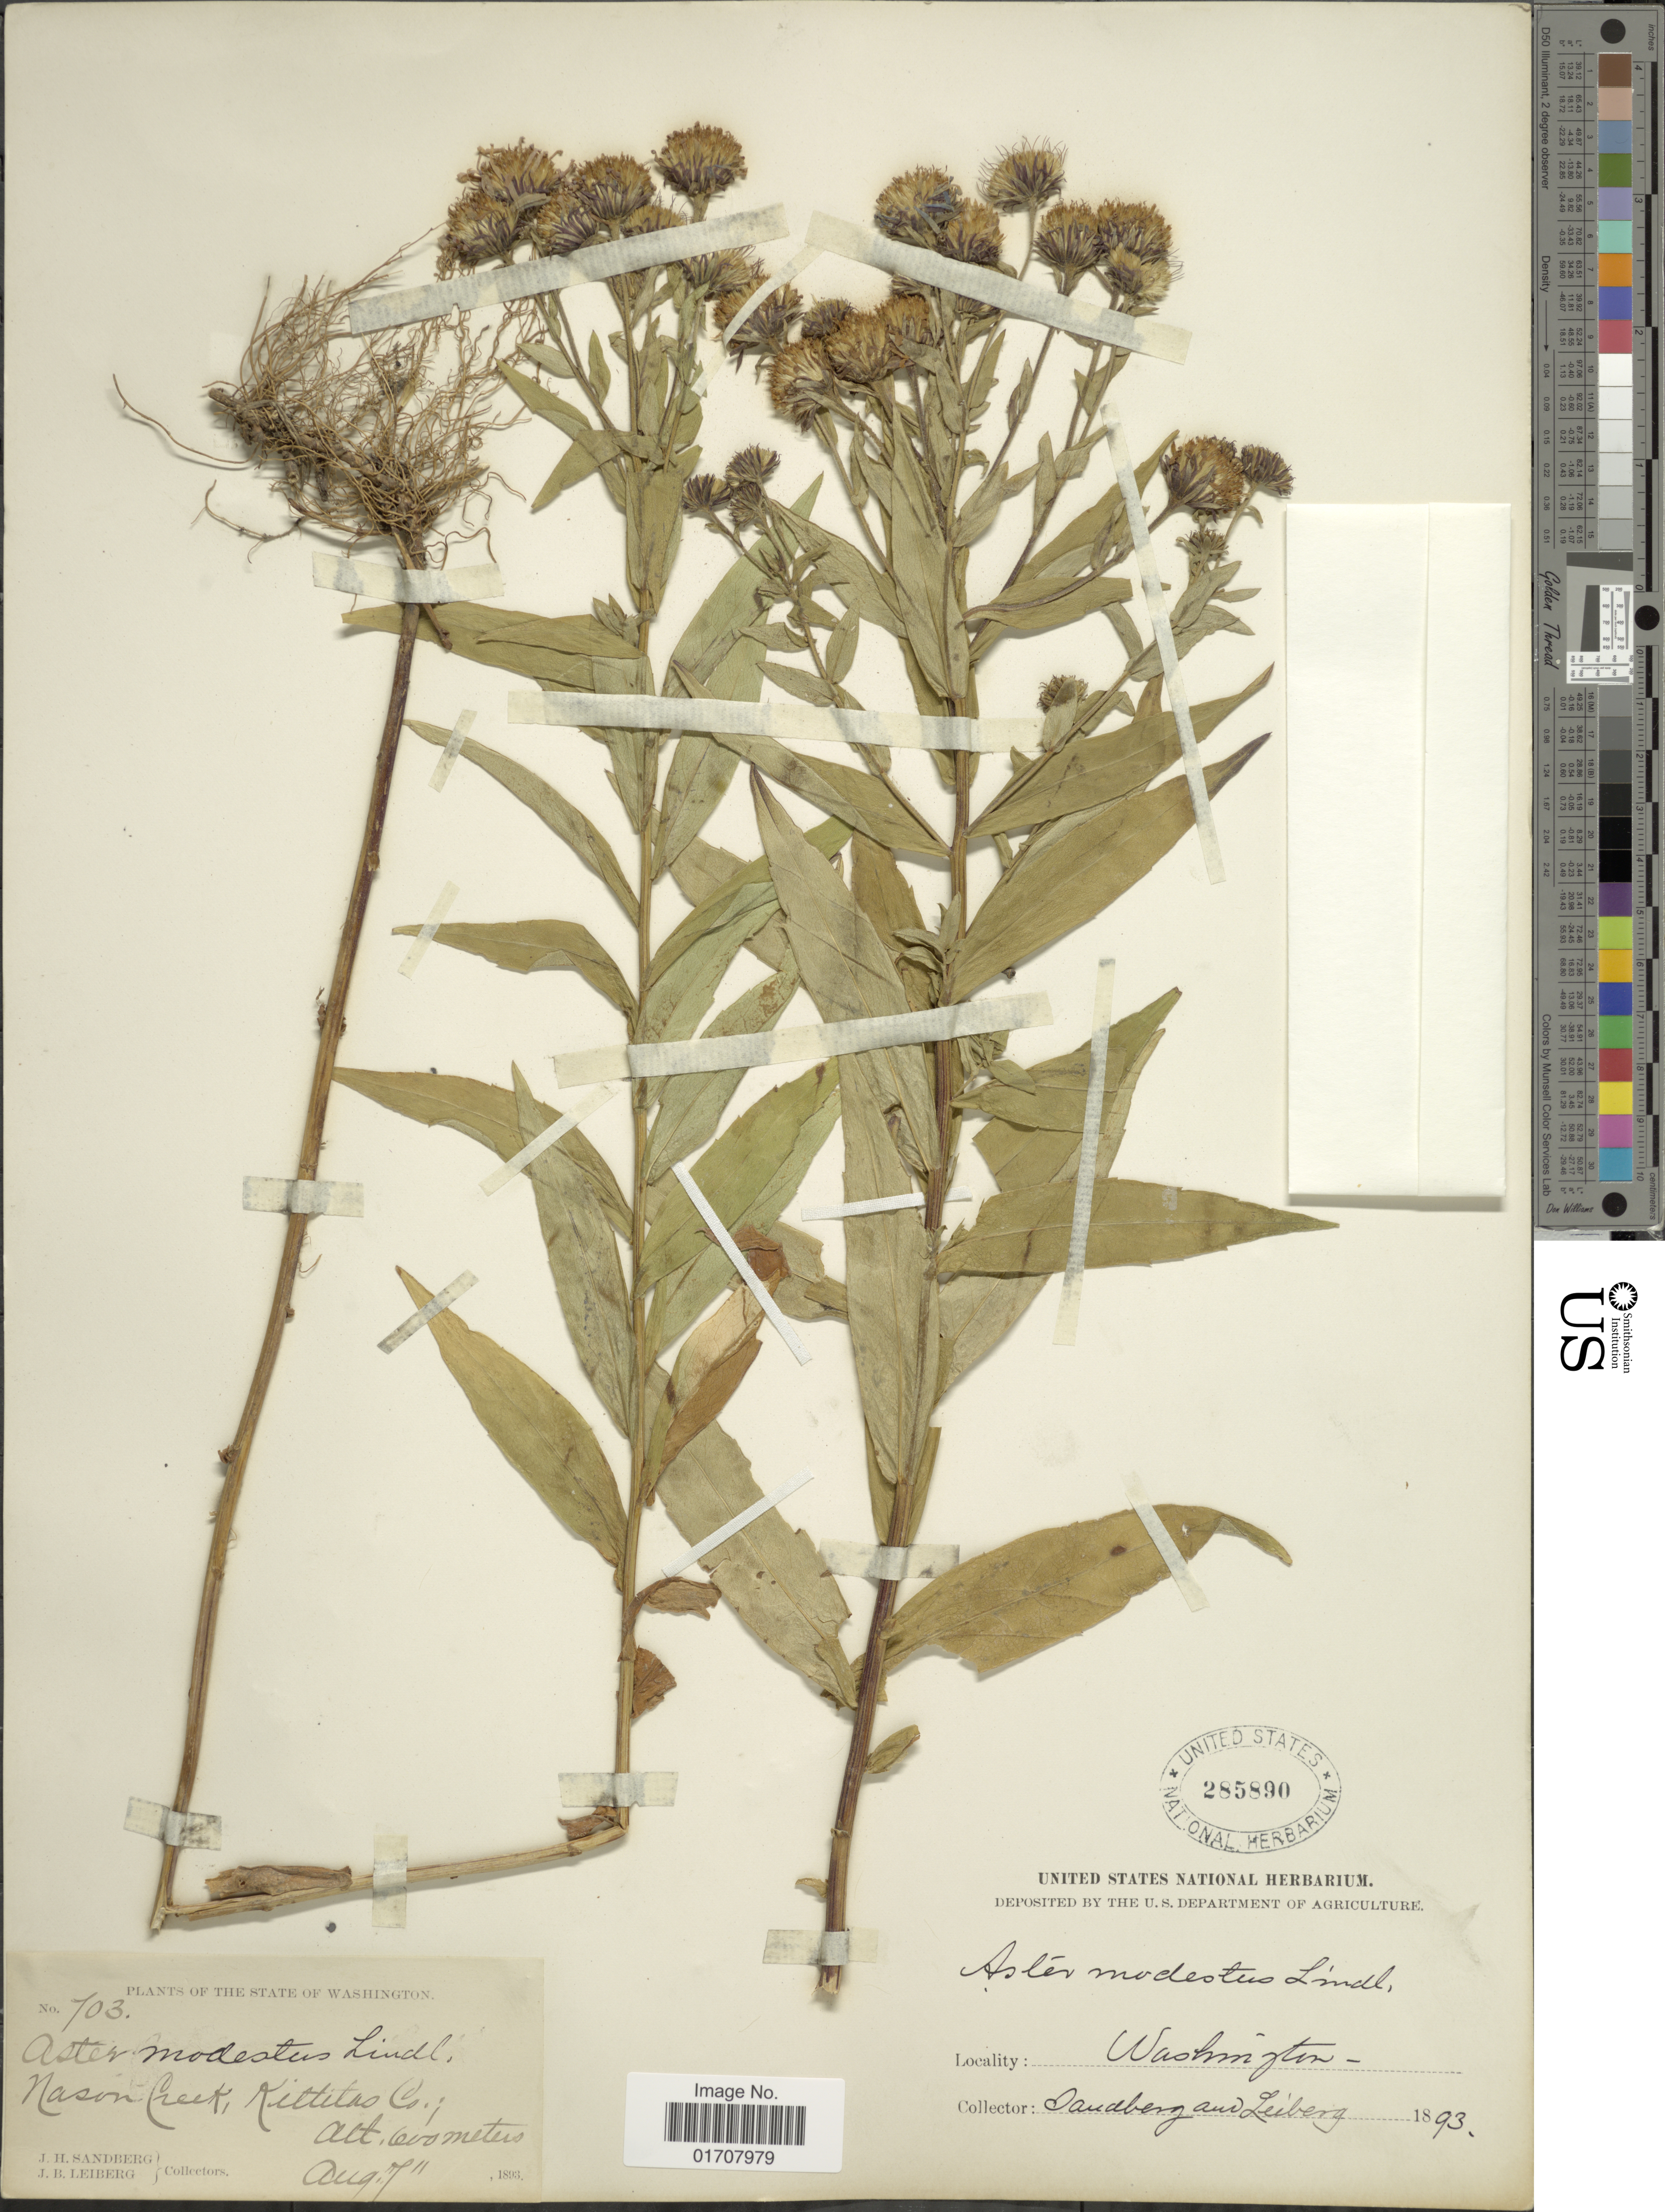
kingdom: Plantae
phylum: Tracheophyta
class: Magnoliopsida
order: Asterales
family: Asteraceae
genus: Canadanthus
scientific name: Canadanthus modestus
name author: (Lindl.) G.L. Nesom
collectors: J. H. Sandberg & J. B. Leiberg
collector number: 703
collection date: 1893-08-07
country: United States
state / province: Washington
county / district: Kittitas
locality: Mason Creek, Kittitas Co.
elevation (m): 600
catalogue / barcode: US 285890